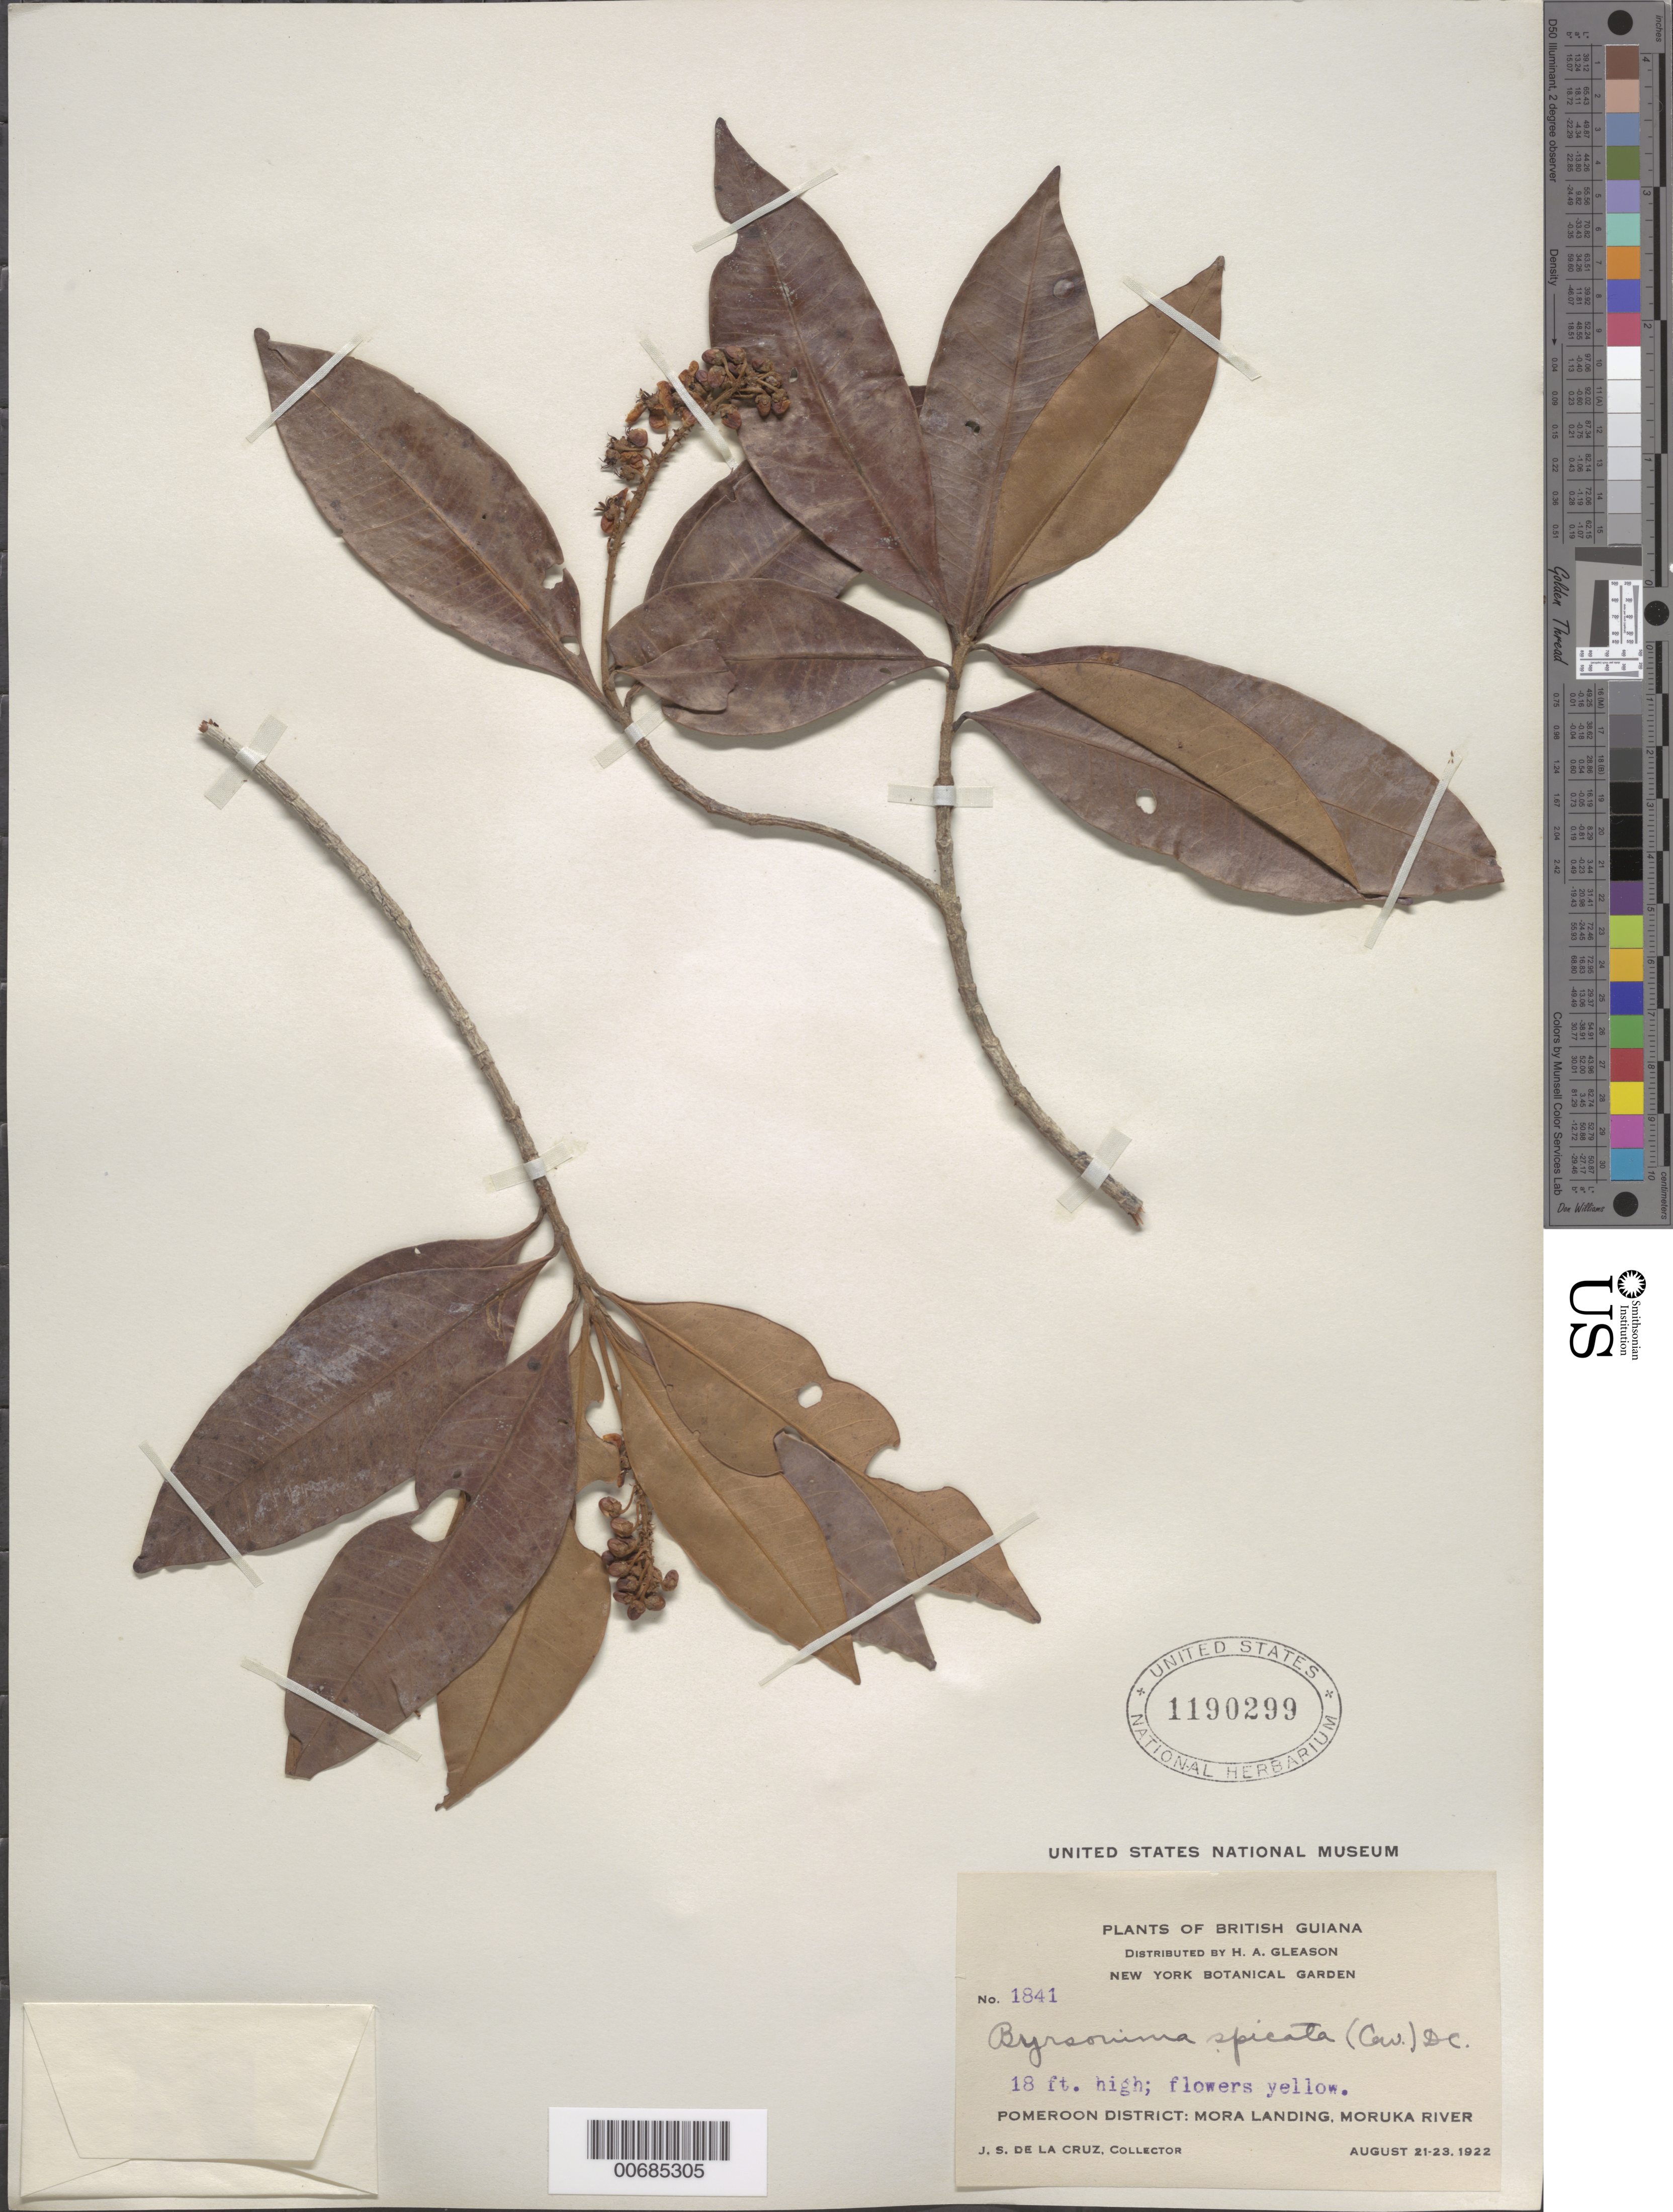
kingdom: Plantae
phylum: Tracheophyta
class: Magnoliopsida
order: Malpighiales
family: Malpighiaceae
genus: Byrsonima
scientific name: Byrsonima spicata (Cav.) DC.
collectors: J. S. de la Cruz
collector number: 1841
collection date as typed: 21-Aug-22 to 23-Aug-22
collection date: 1922-08-21/1922-08-23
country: Guyana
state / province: Barima-Waini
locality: Mora Landing, Moruka R., Pomeroon Dist.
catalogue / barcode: US 1190299